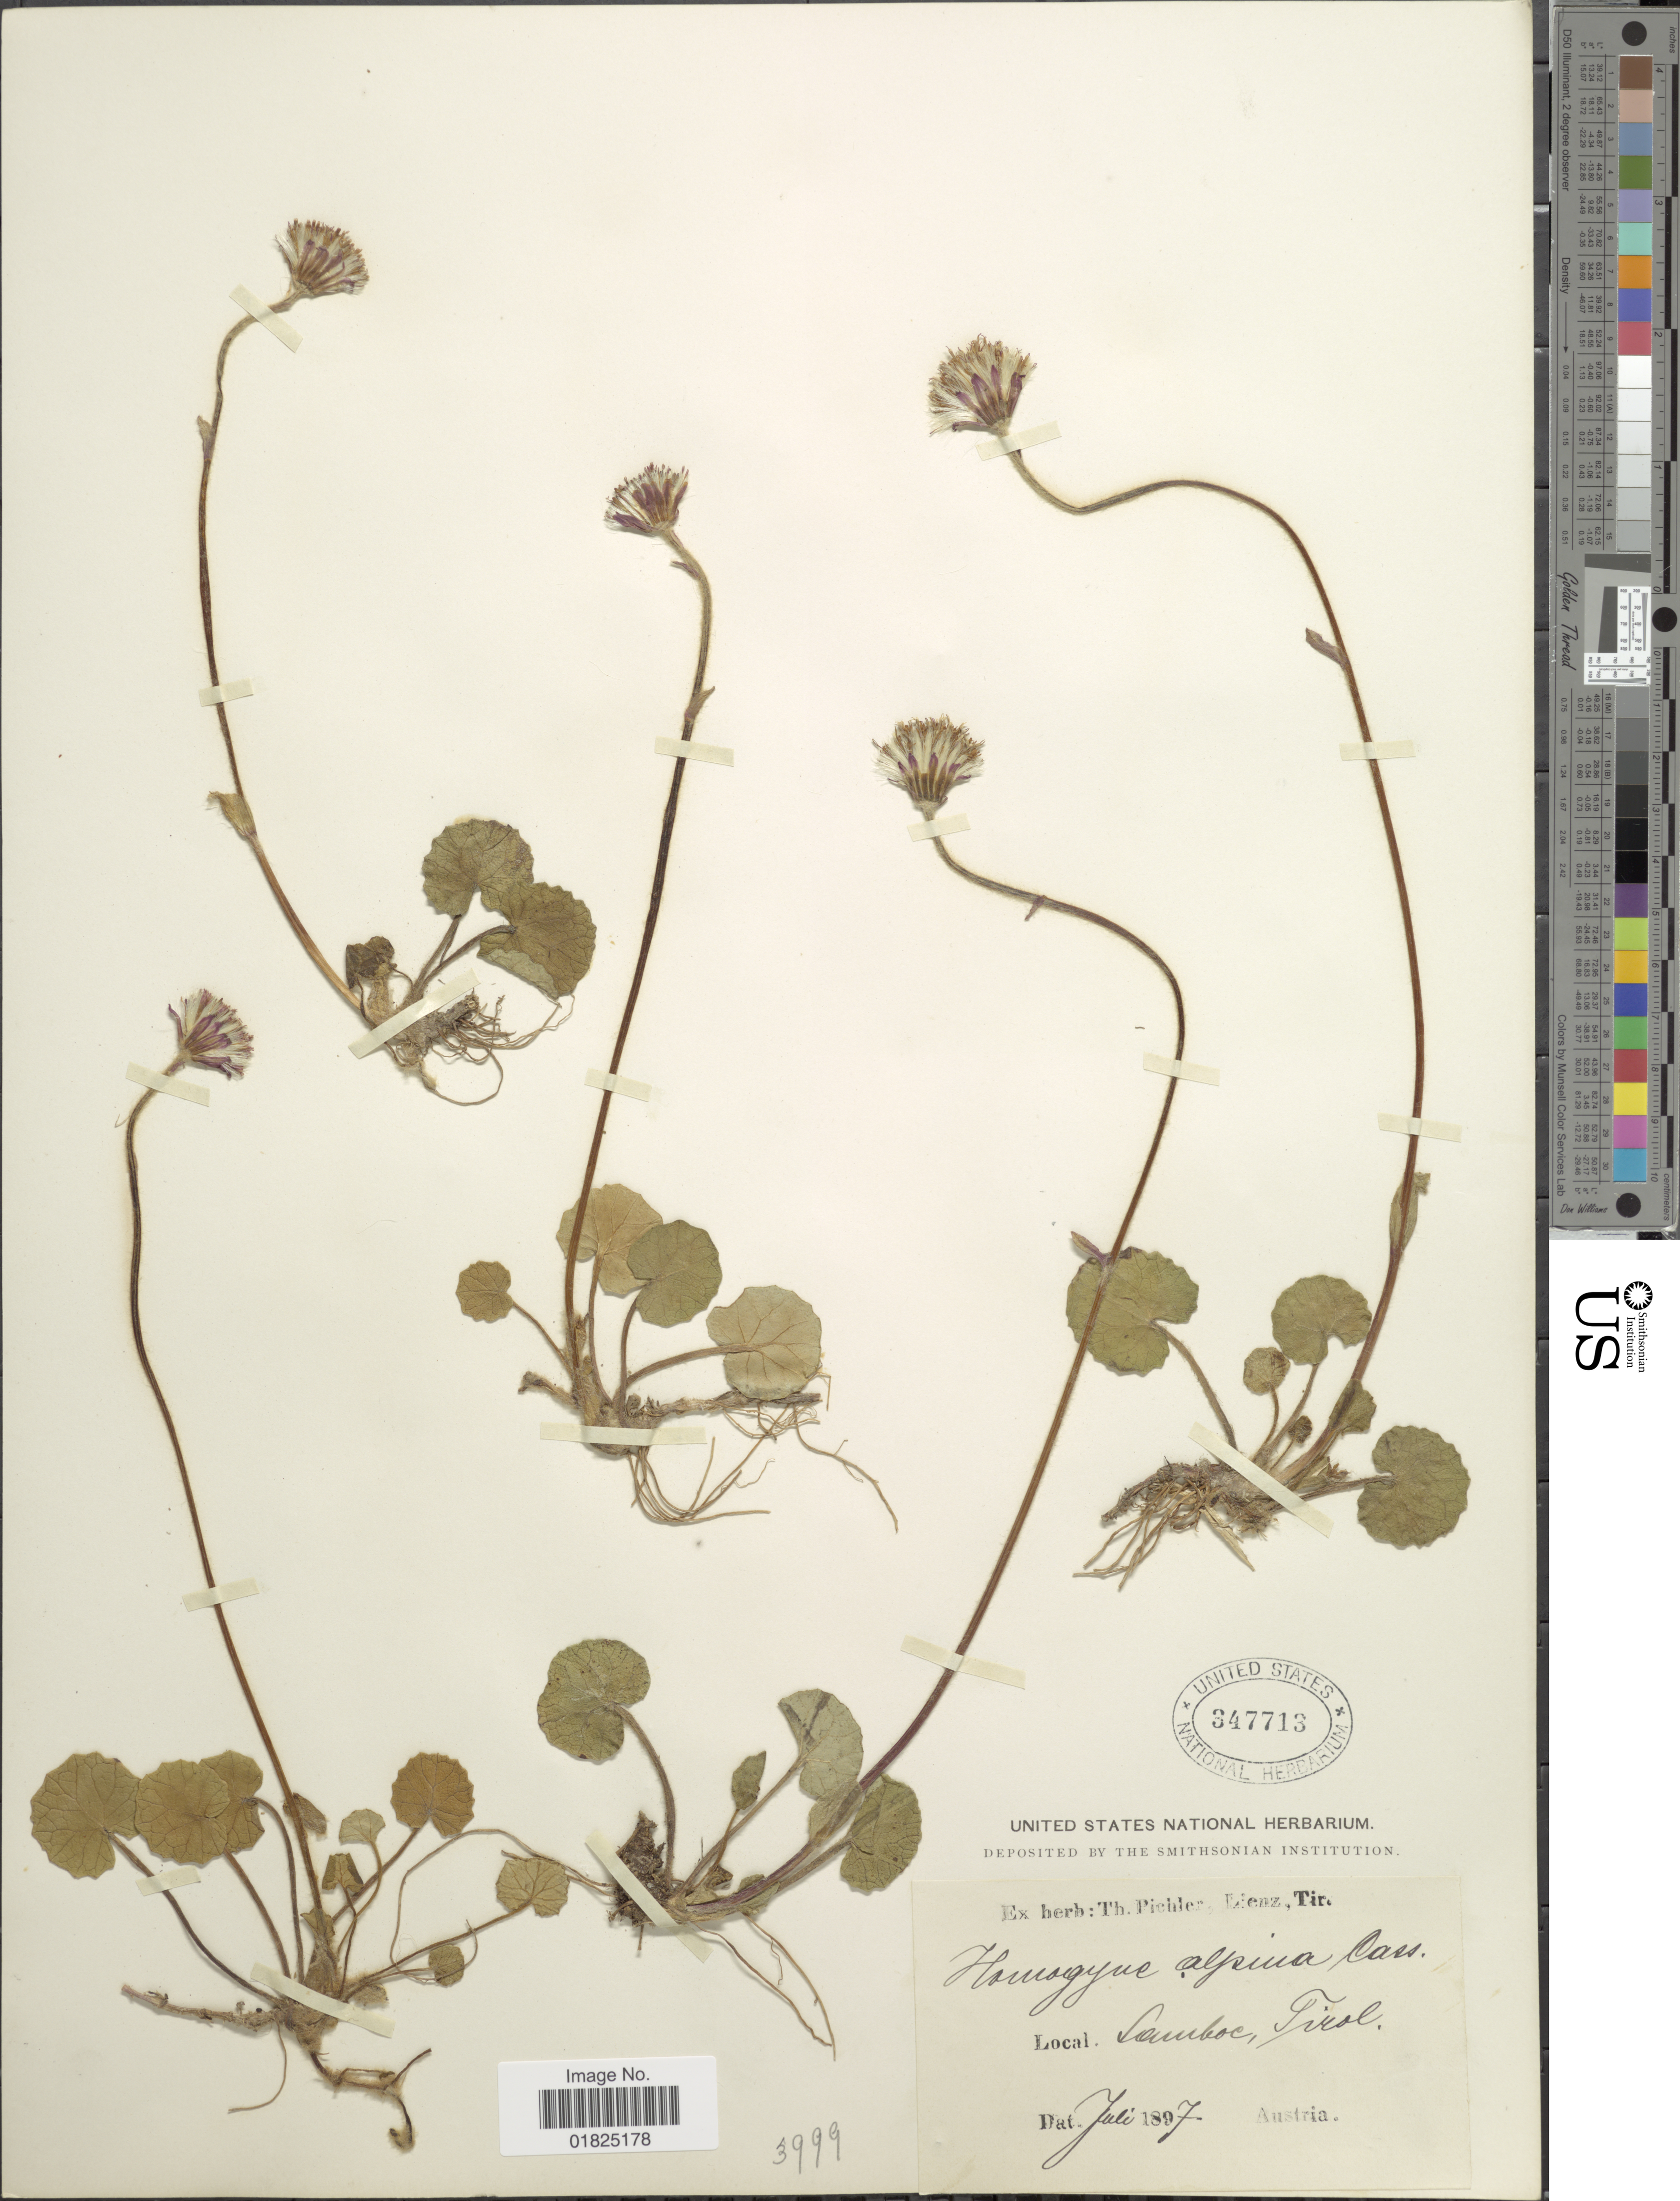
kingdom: Plantae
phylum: Tracheophyta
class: Magnoliopsida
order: Asterales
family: Asteraceae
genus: Homogyne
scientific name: Homogyne alpina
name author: (L.) Cass.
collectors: ex herb. T. Pichler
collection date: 1897-07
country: Austria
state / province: Tirol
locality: Samboc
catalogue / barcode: US 347713